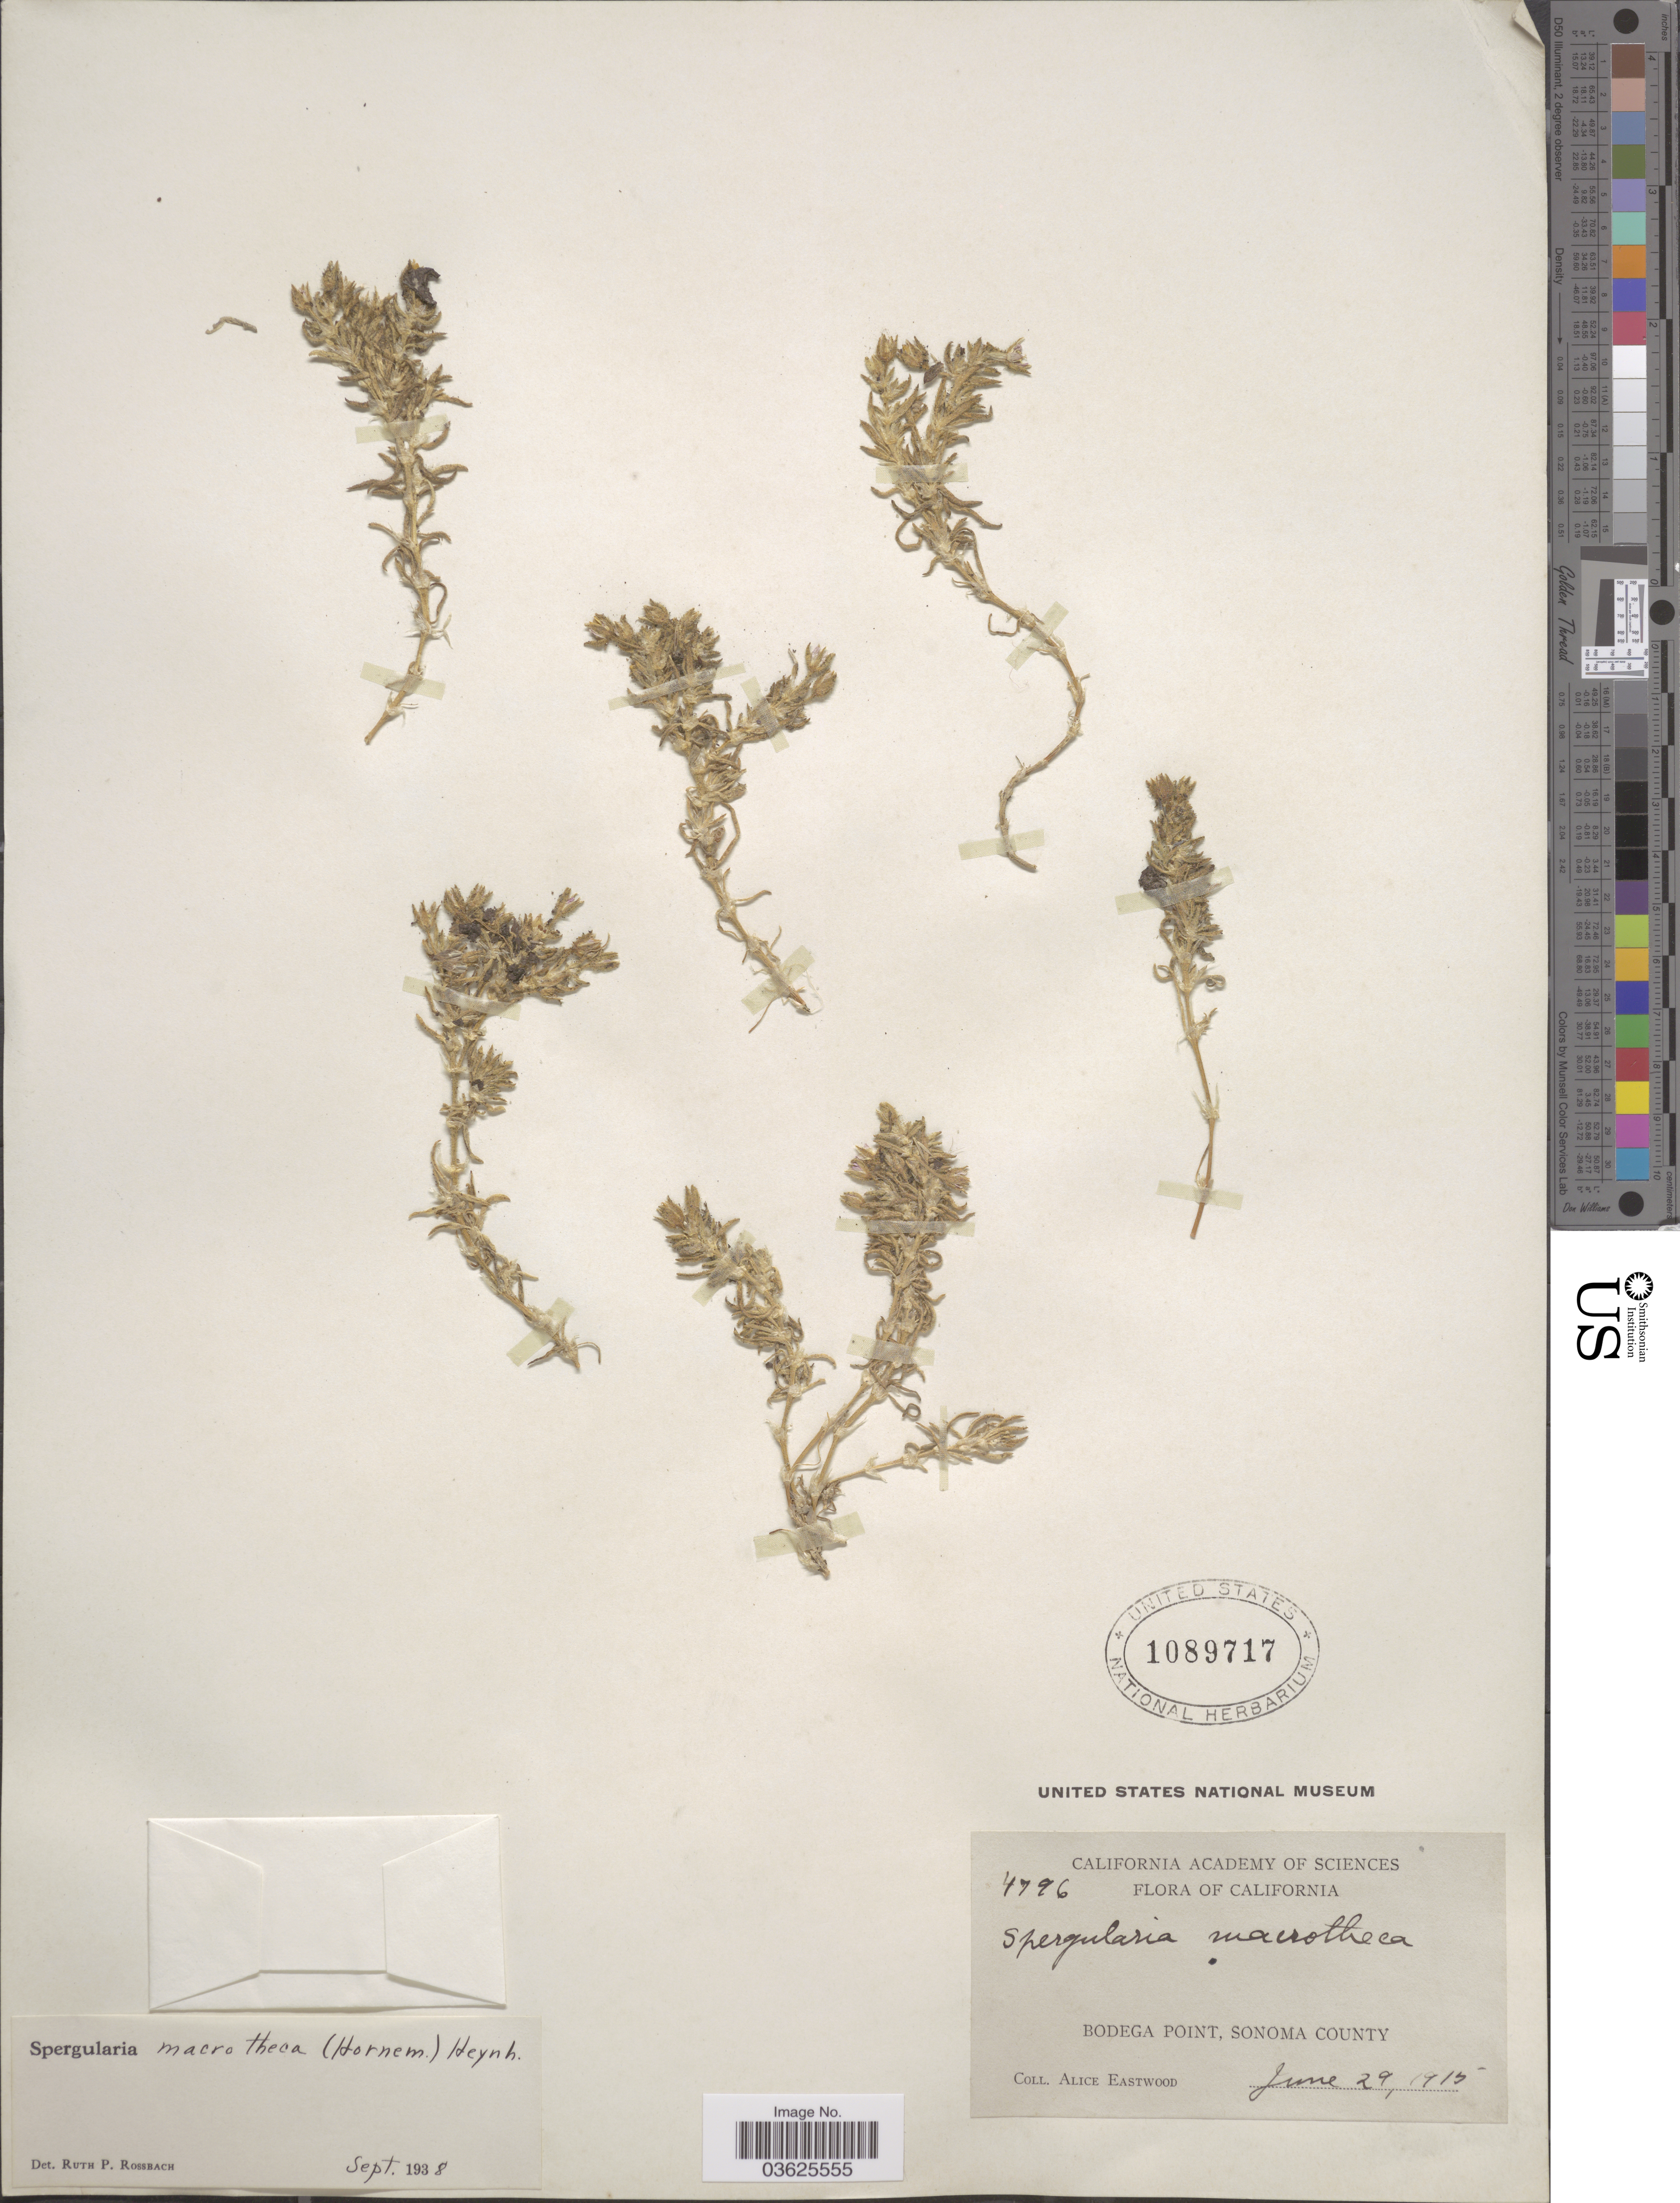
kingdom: Plantae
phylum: Tracheophyta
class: Magnoliopsida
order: Caryophyllales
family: Caryophyllaceae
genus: Spergularia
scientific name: Spergularia macrotheca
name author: (Hornem.) Heynh.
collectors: A. Eastwood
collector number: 4796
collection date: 1915-06-29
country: United States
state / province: California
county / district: Sonoma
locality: Bodega Point, Sonoma County.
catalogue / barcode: US 1089717